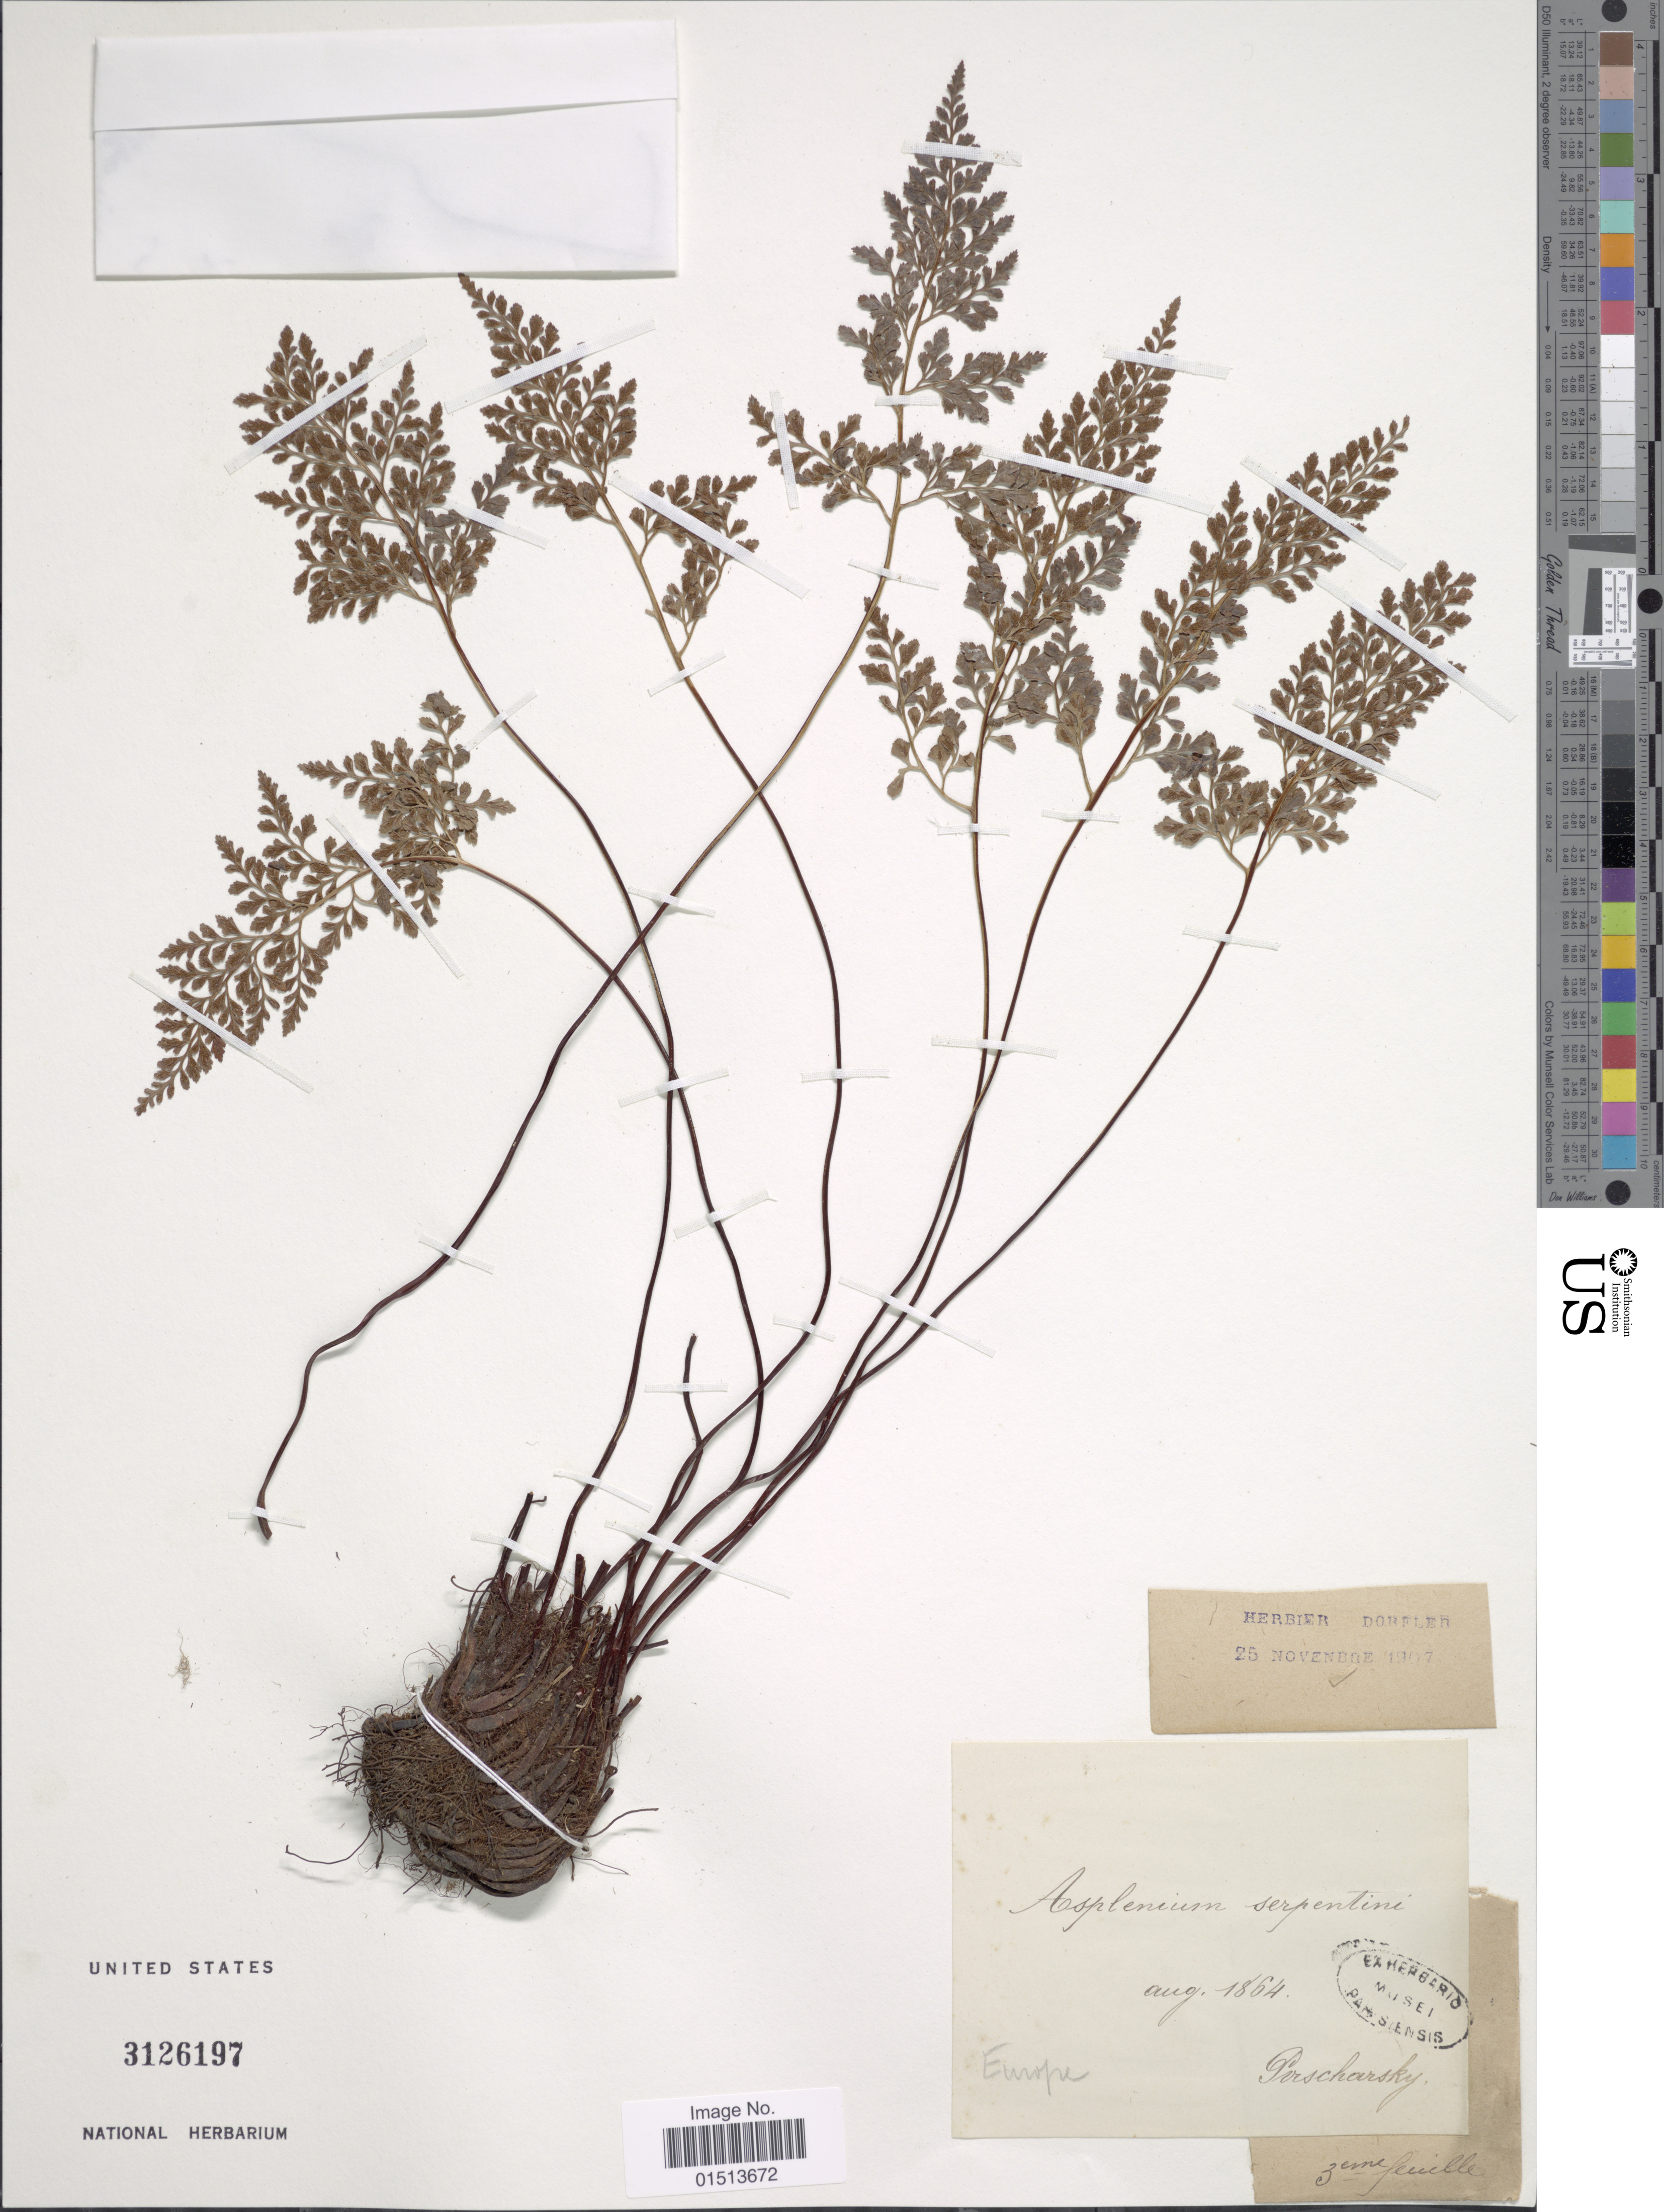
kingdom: Plantae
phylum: Tracheophyta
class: Polypodiopsida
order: Polypodiales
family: Aspleniaceae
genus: Asplenium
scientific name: Asplenium adiantum-nigrum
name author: L.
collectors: Pirscharsky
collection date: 1864-08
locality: Europe.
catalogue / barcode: US 3126197